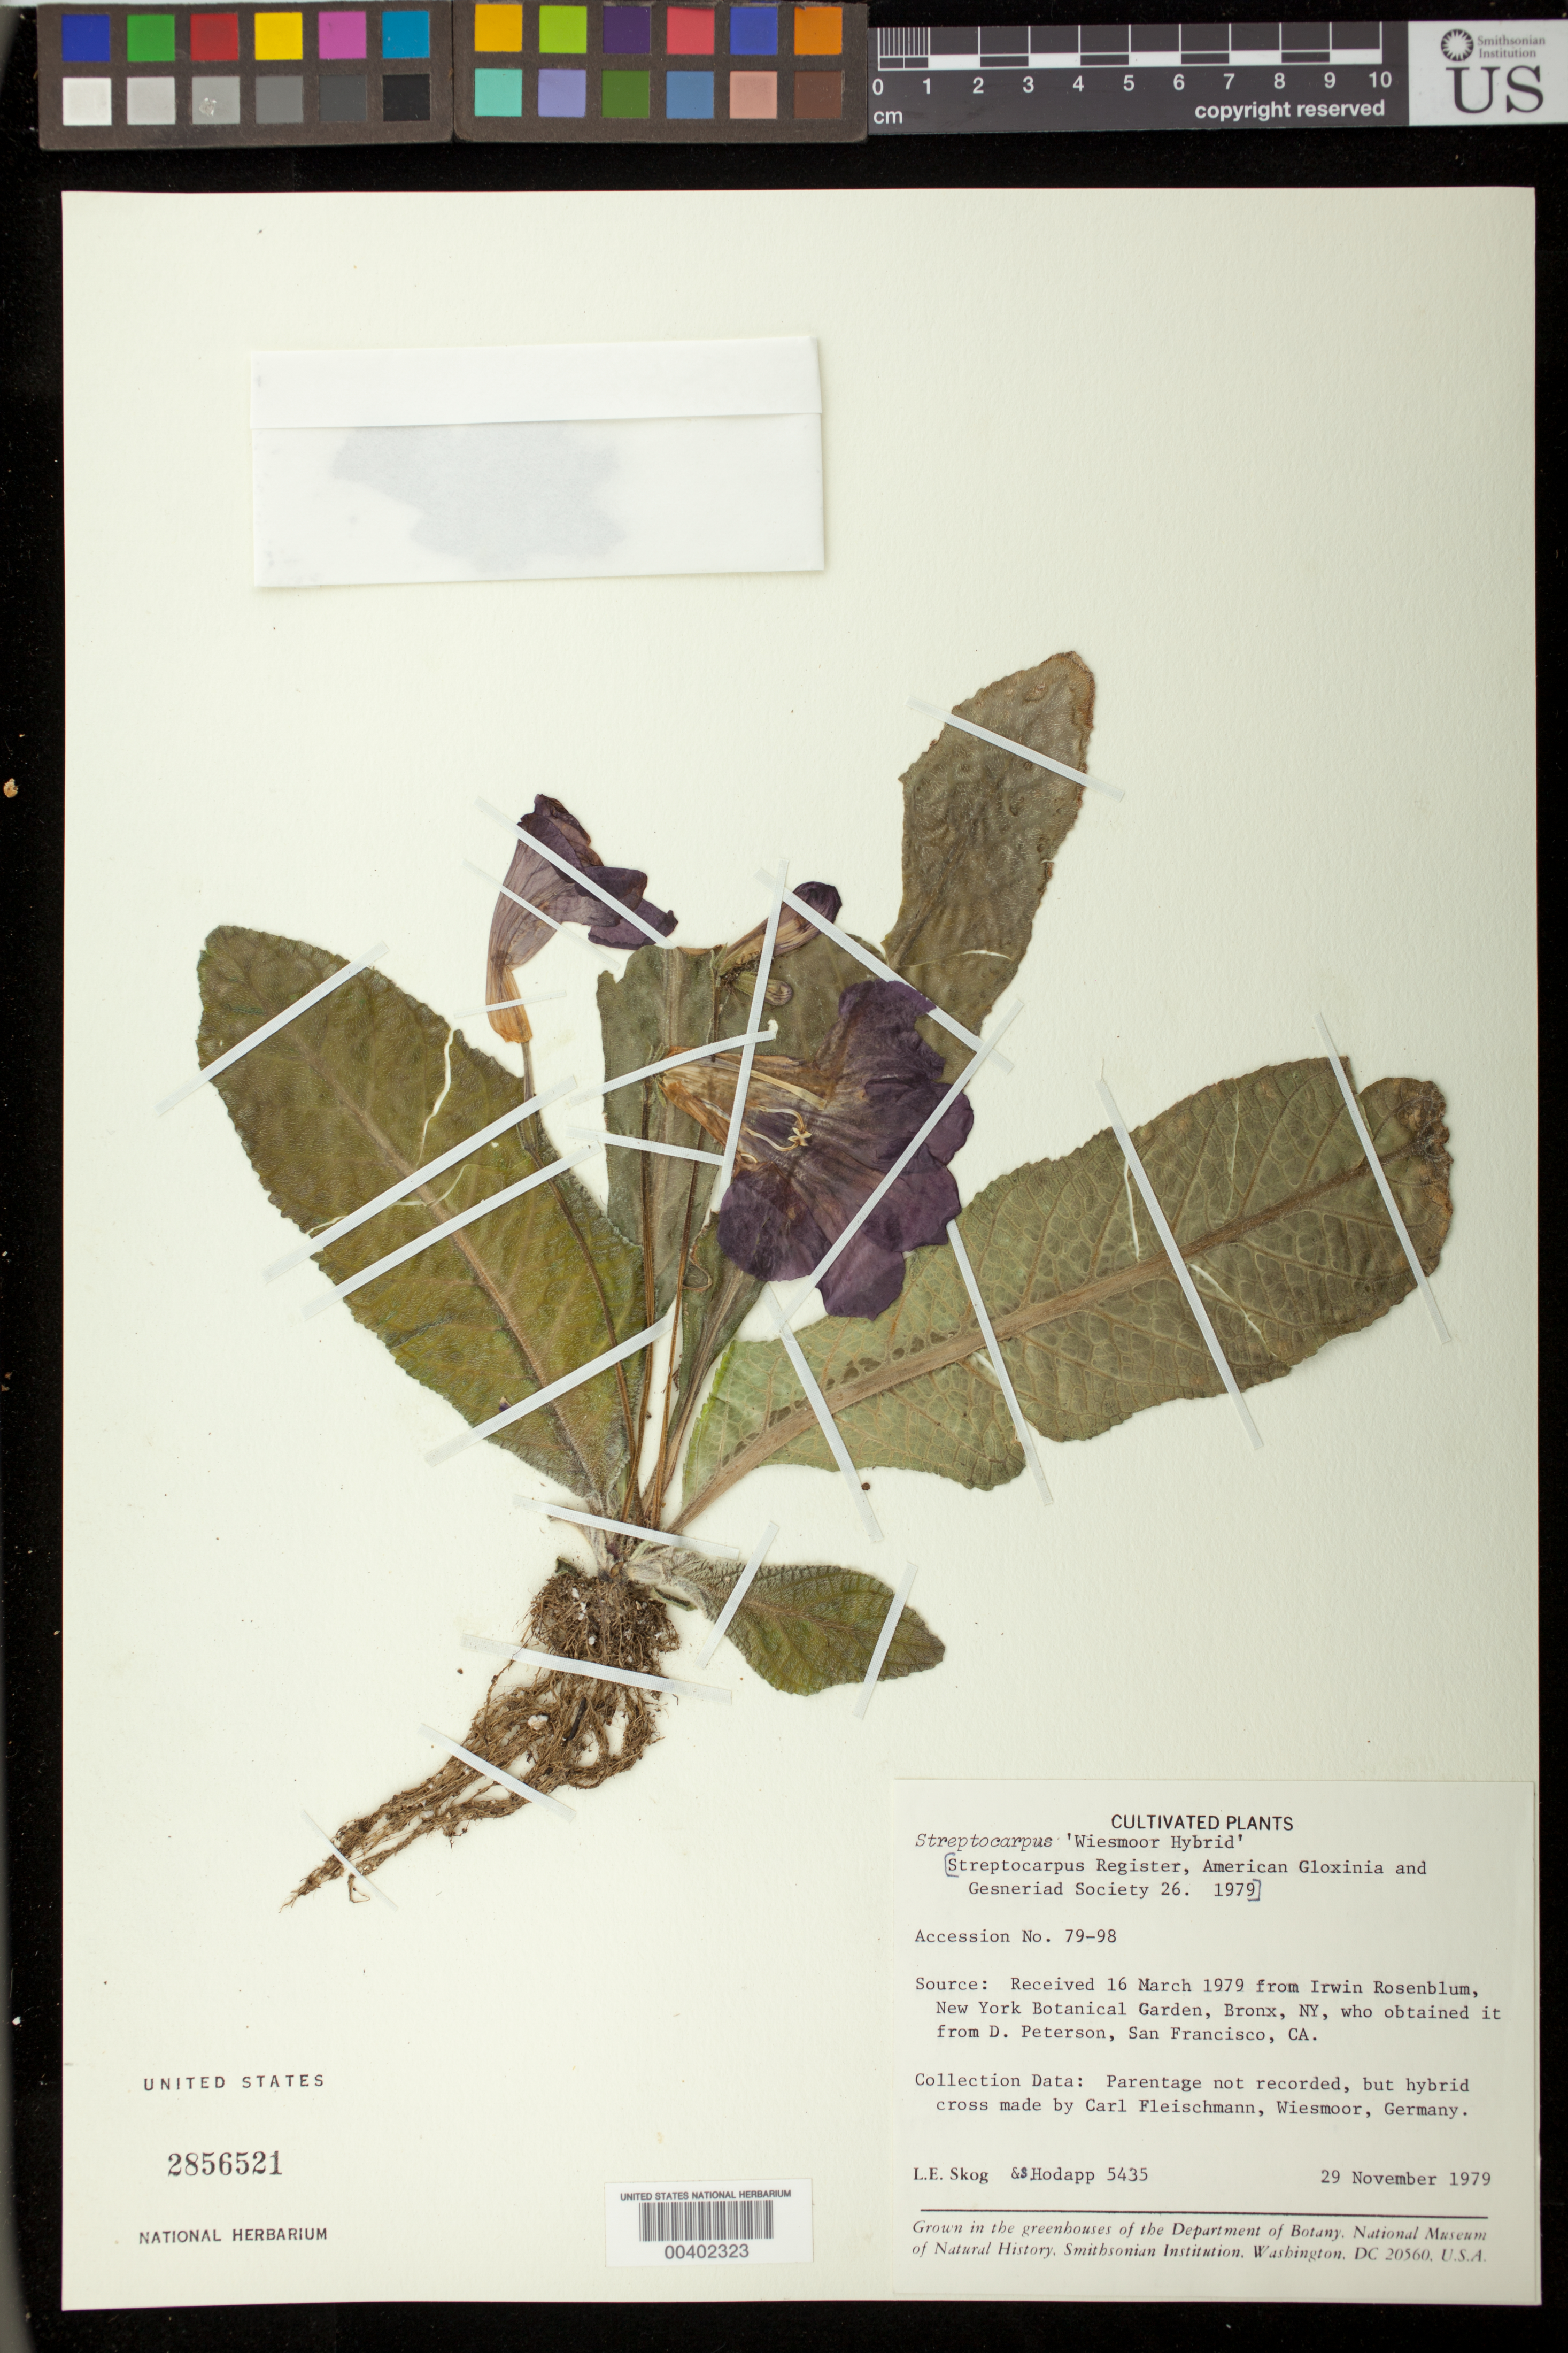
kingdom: Plantae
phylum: Tracheophyta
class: Magnoliopsida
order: Lamiales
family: Gesneriaceae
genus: Streptocarpus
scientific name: Streptocarpus 'Paula'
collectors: L. E. Skog & S. Hodapp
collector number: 5435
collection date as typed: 29 Nov 1979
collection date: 1979-11-29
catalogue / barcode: US 2856521